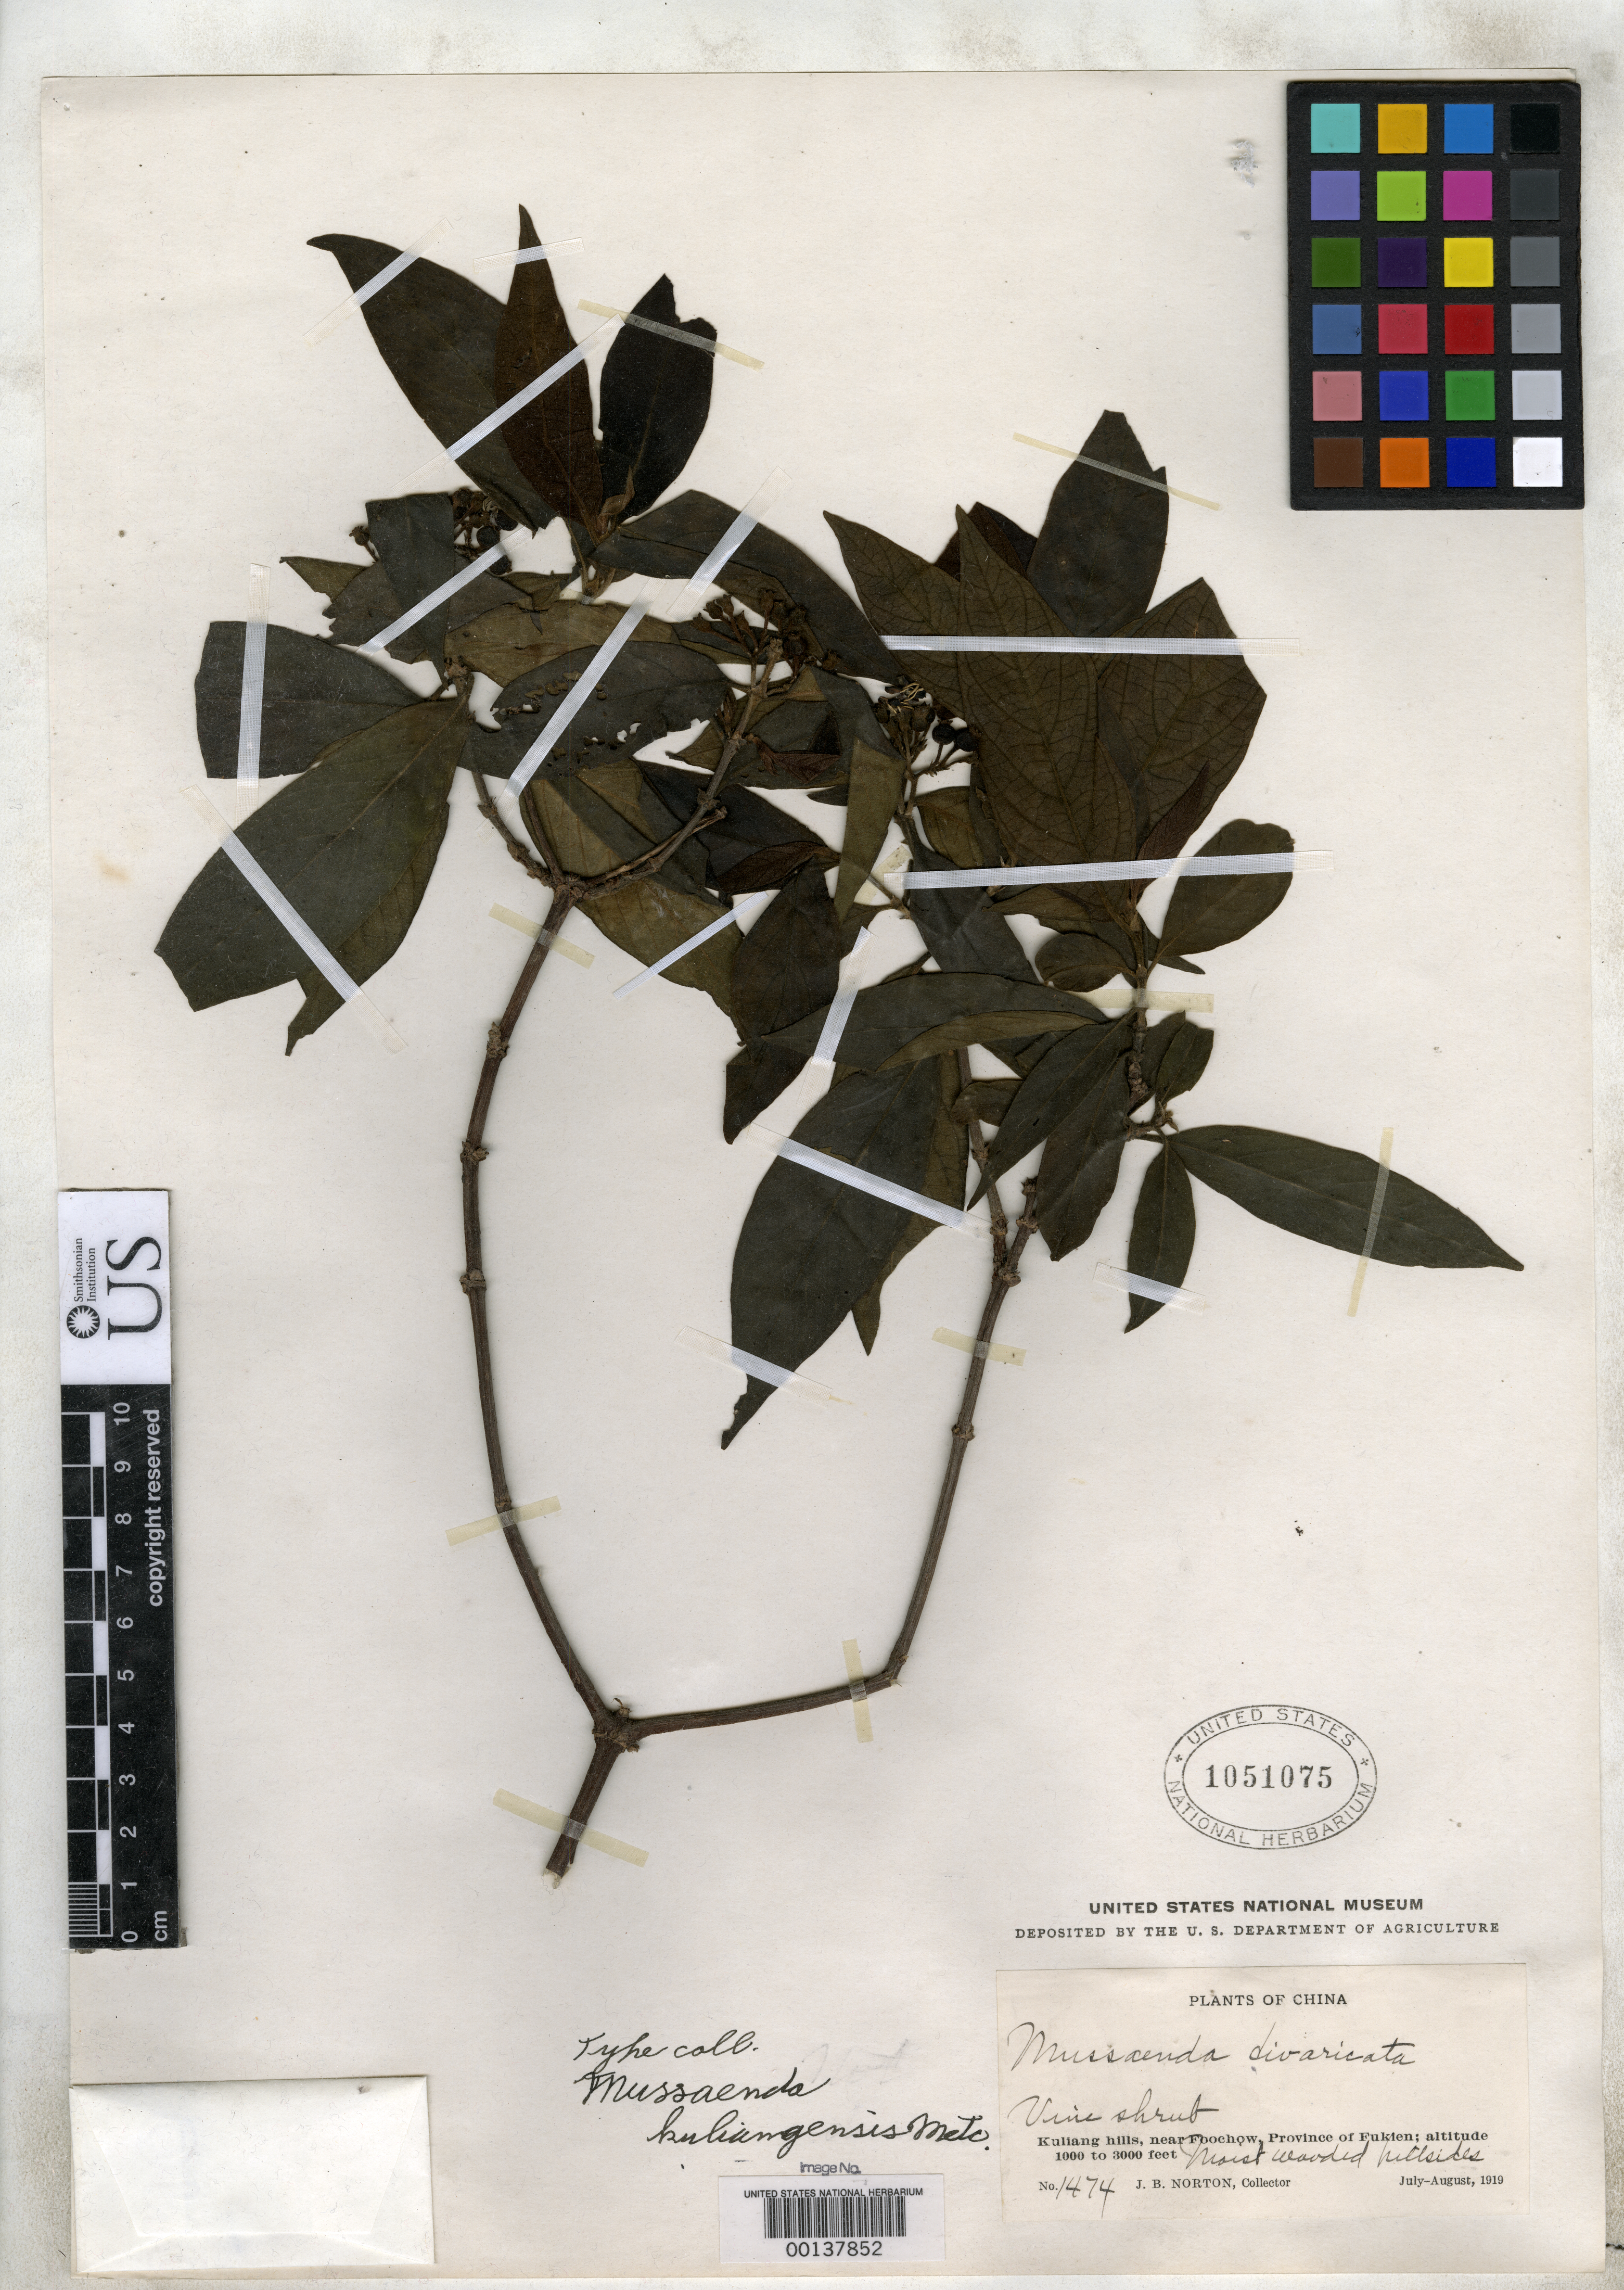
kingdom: Plantae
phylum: Tracheophyta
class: Magnoliopsida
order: Gentianales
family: Rubiaceae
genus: Mussaenda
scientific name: Mussaenda kuliangensis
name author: F.P. Metcalf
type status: Isotype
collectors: J. Norton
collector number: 1474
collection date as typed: Jul 1919 to -- Aug 1919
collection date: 1919-07/1919-08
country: China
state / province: Fujian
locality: Kuliang Hills, near Foochow.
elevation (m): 305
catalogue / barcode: US 1051075